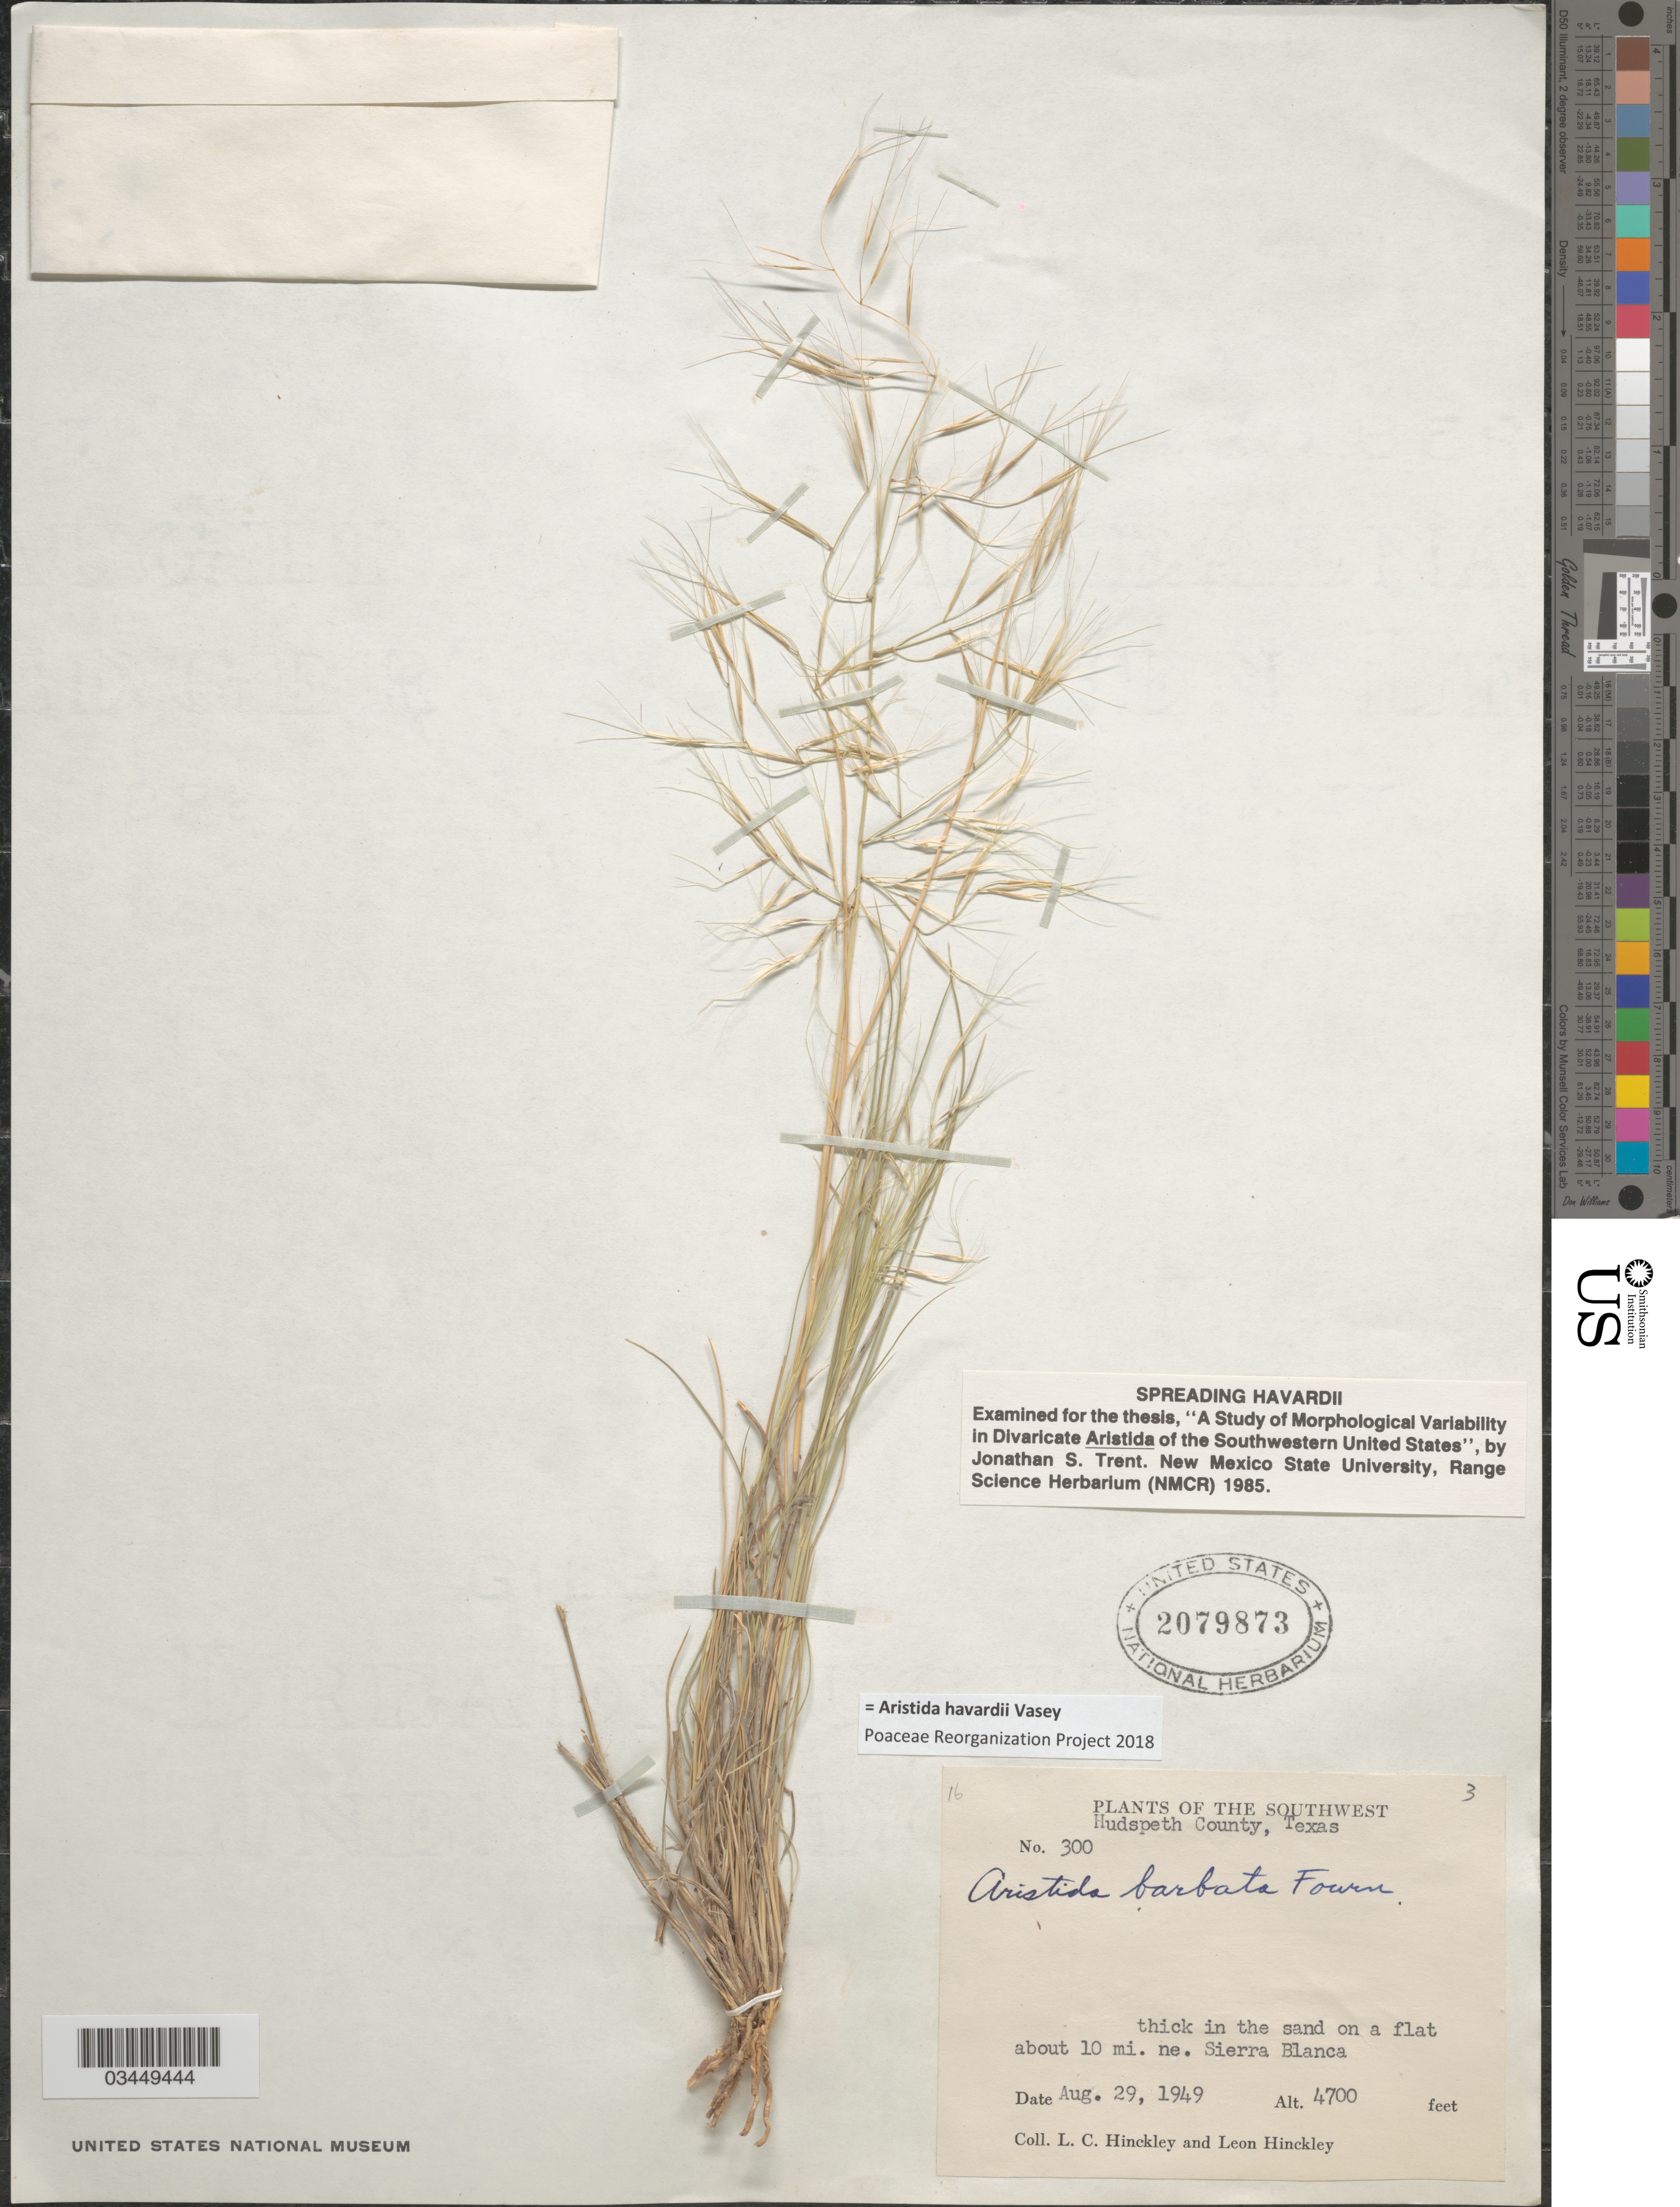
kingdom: Plantae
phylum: Tracheophyta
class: Liliopsida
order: Poales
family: Poaceae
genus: Aristida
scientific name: Aristida havardii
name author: Vasey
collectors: L. Hinckley & L. Hinckley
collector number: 300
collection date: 1949-08-29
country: United States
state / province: Texas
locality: The Southwest. Hudspeth County. Thick in the sand on a flat about 10 mi. ne. Sierra Blanca.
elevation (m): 1433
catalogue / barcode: US 2079873